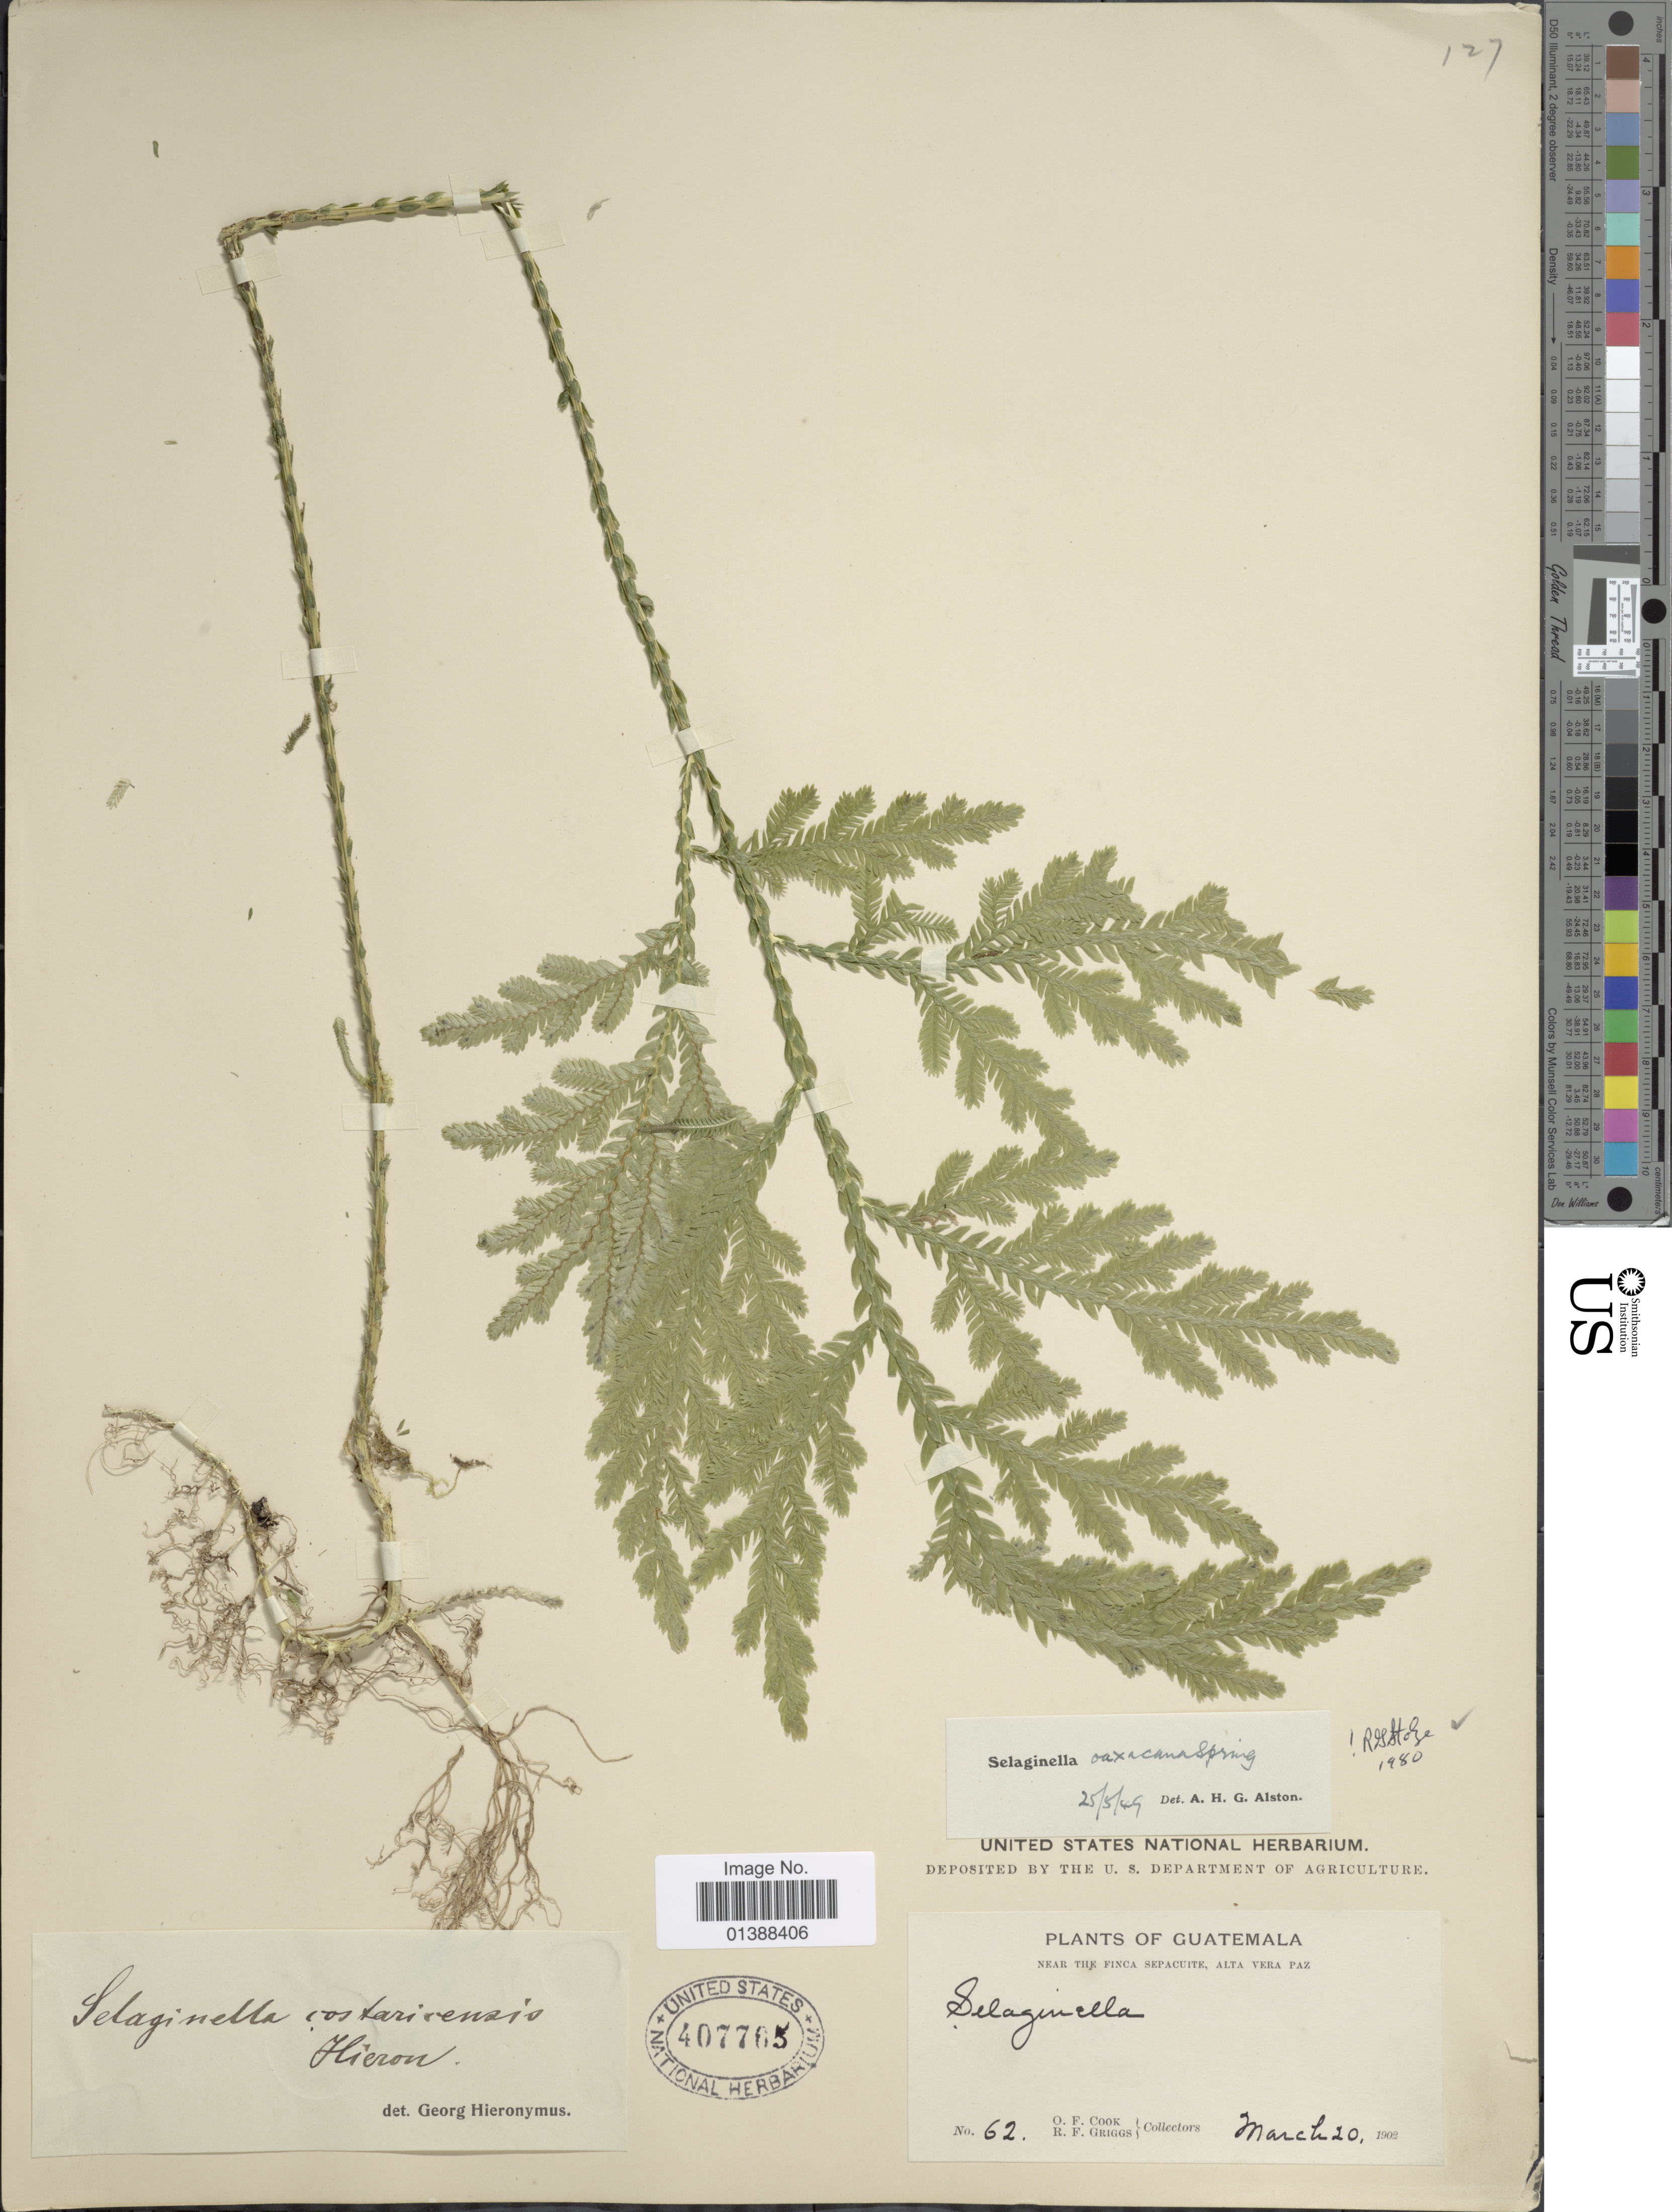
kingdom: Plantae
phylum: Tracheophyta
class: Lycopodiopsida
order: Selaginellales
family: Selaginellaceae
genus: Selaginella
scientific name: Selaginella oaxacana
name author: Spring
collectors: O. F. Cook & R. F. Griggs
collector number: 62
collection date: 1902-03-20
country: Guatemala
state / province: Alta Verapaz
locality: The Finca Sepacute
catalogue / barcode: US 407765